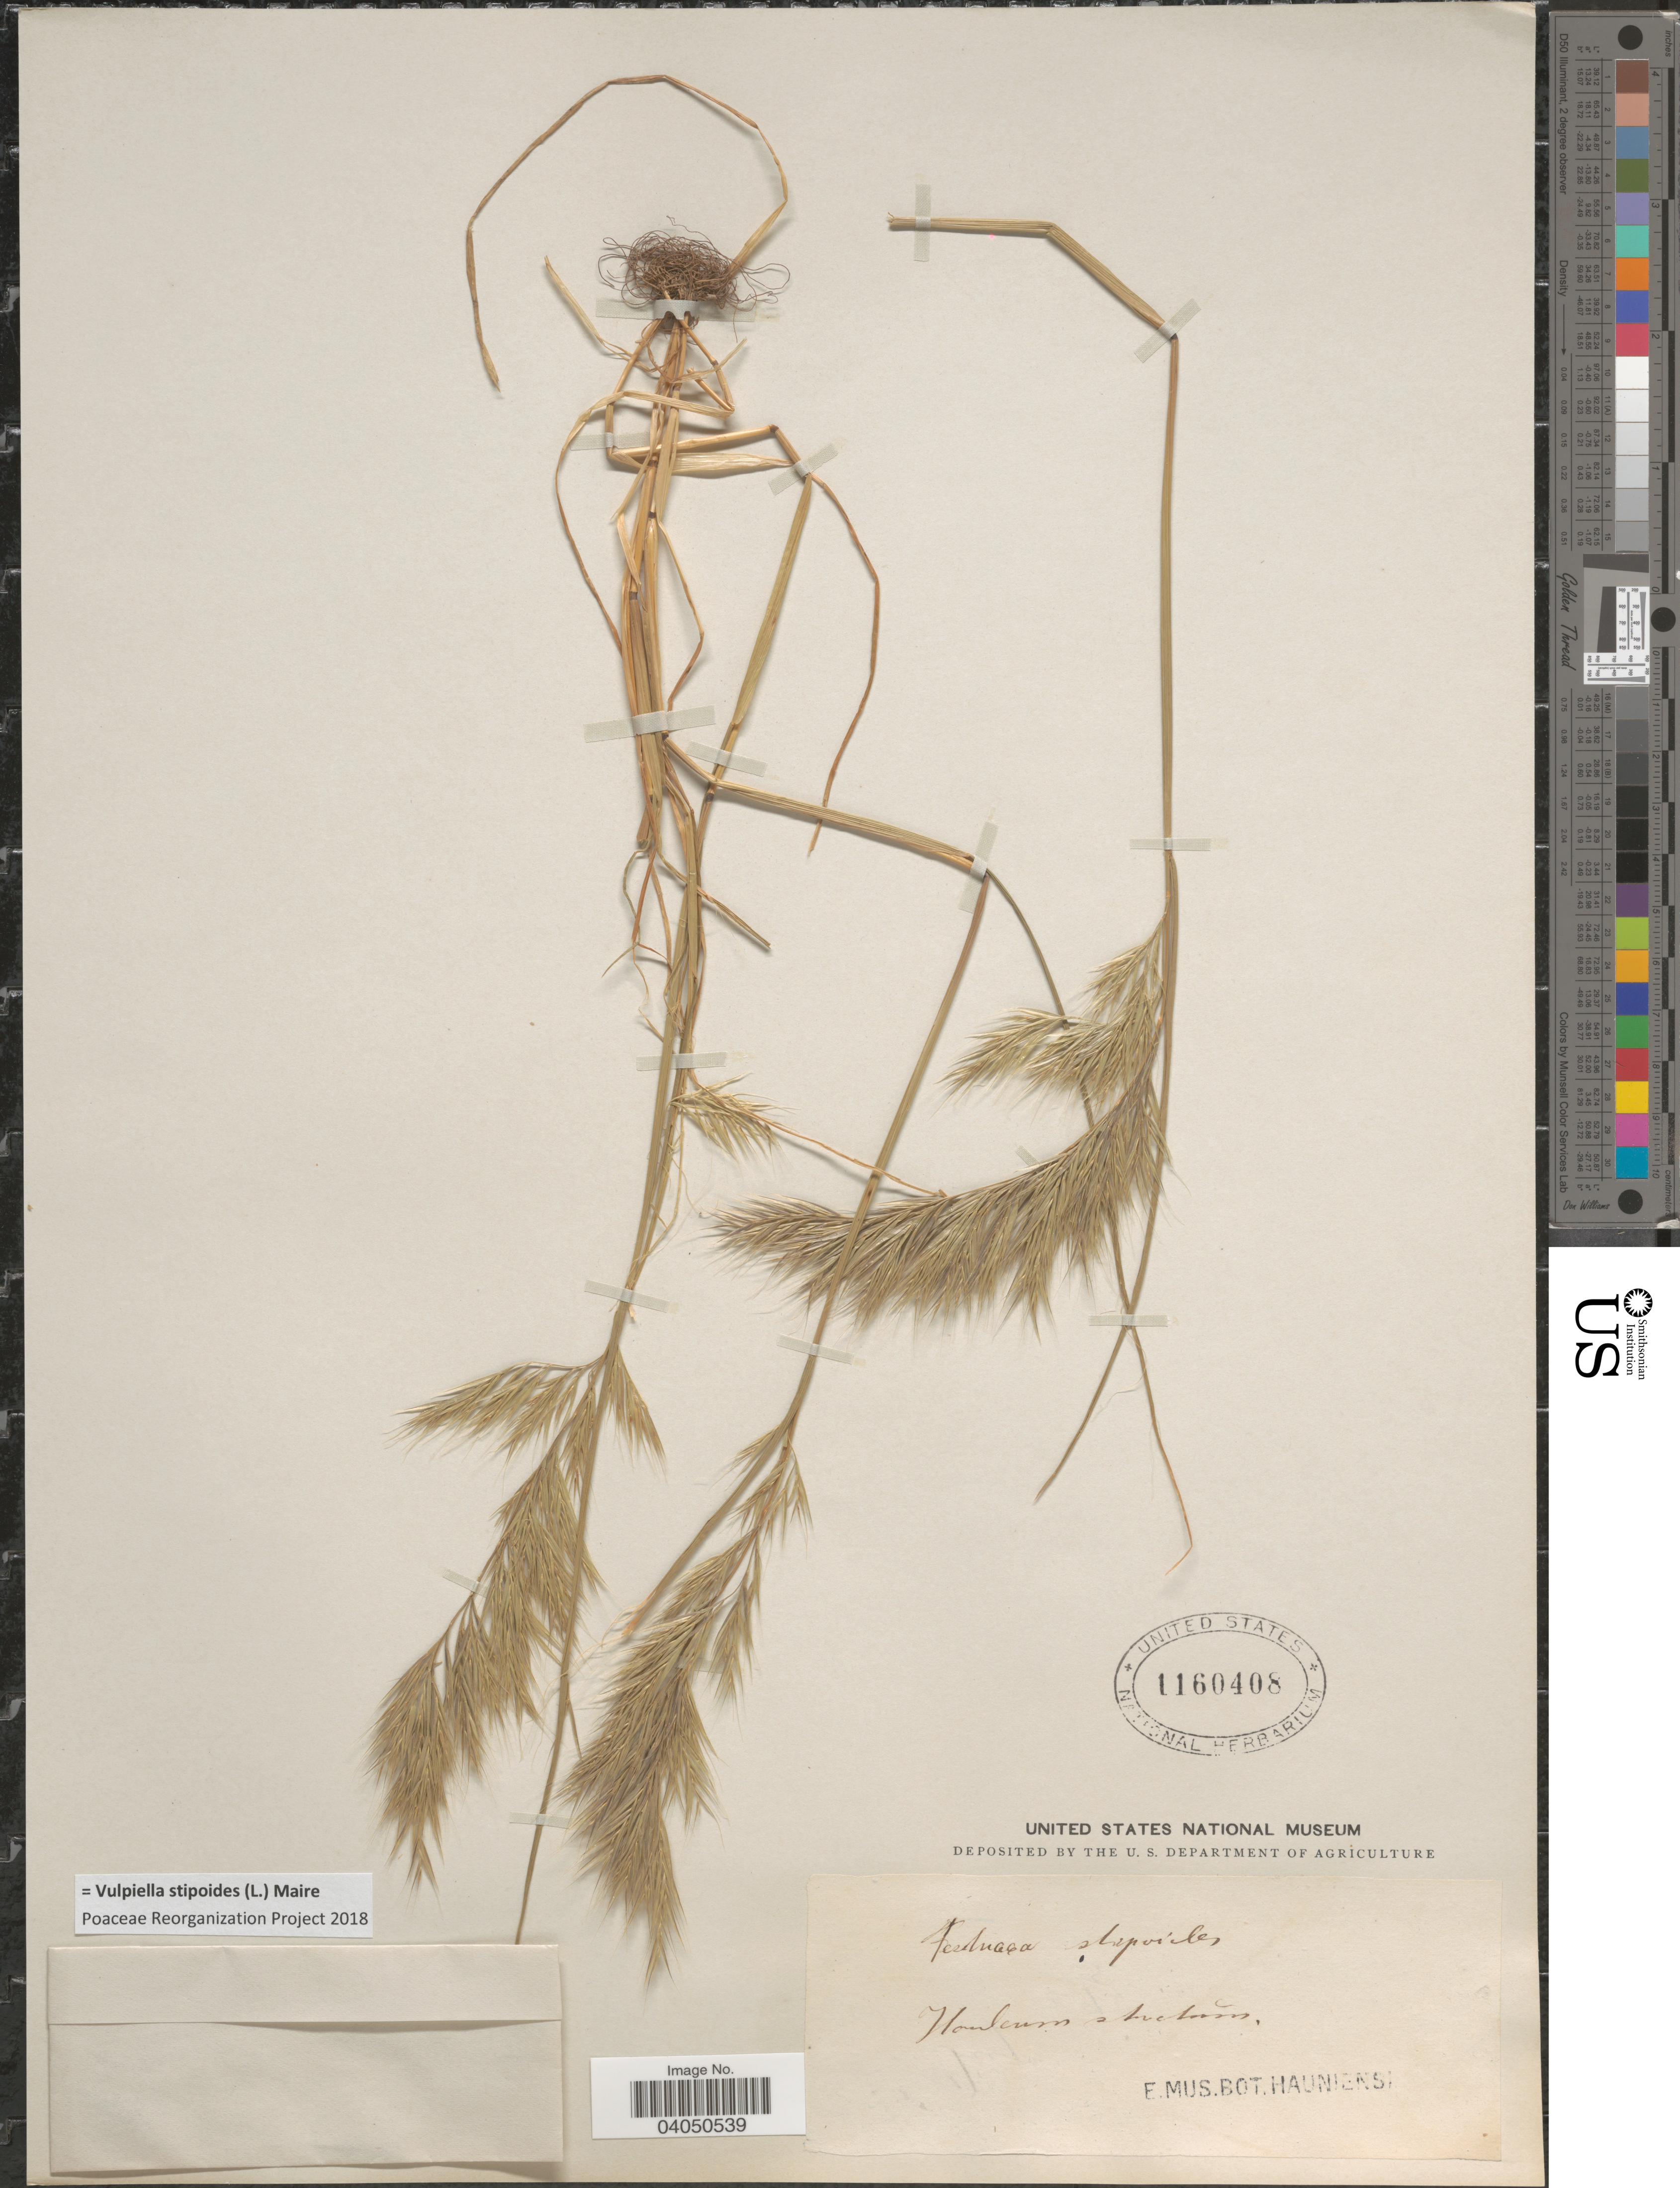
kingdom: Plantae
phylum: Tracheophyta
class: Liliopsida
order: Poales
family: Poaceae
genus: Vulpiella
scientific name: Vulpiella stipoides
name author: (L.) Maire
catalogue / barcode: US 1160408